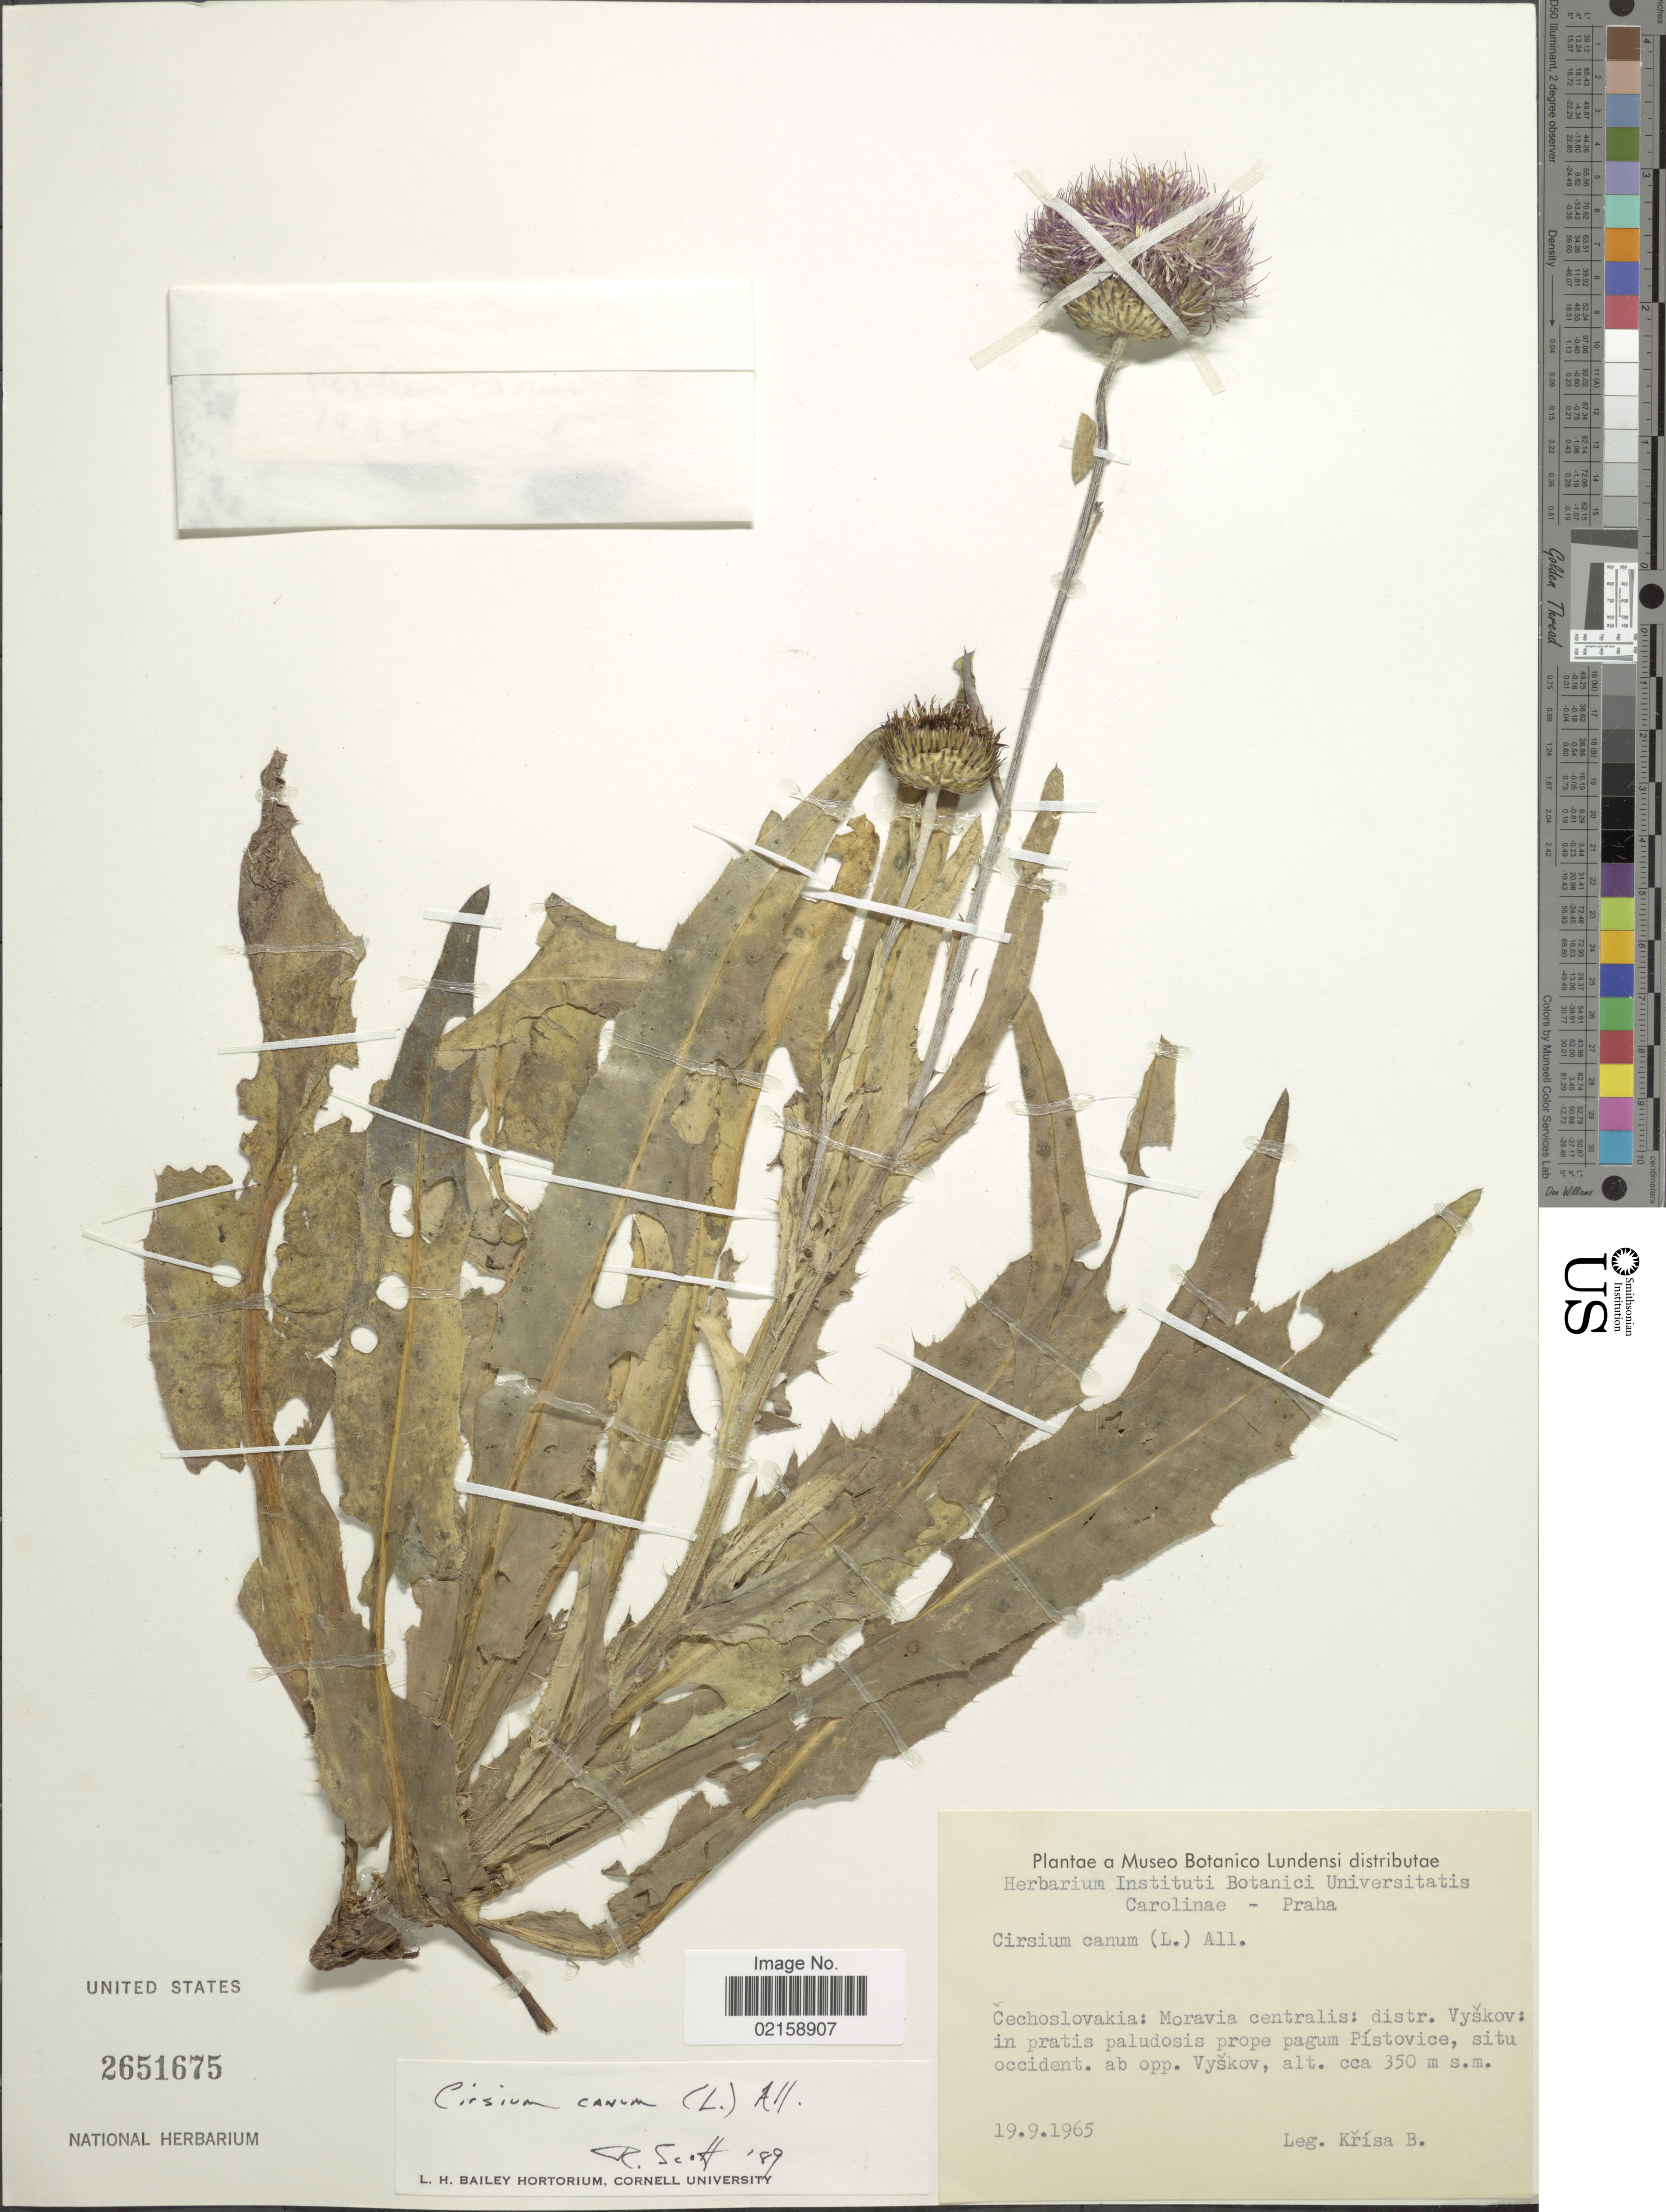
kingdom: Plantae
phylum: Tracheophyta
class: Magnoliopsida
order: Asterales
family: Asteraceae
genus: Cirsium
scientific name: Cirsium canum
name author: M. Bieb.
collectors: B. Krísa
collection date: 1965-09-19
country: Czechia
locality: Cechoslovakia: Moravia centralis: distr. Vyskov: in pratis paludosis prope pagum Pistovice, situ occident, ab opp. Vyskov.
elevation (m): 350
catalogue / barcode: US 2651675